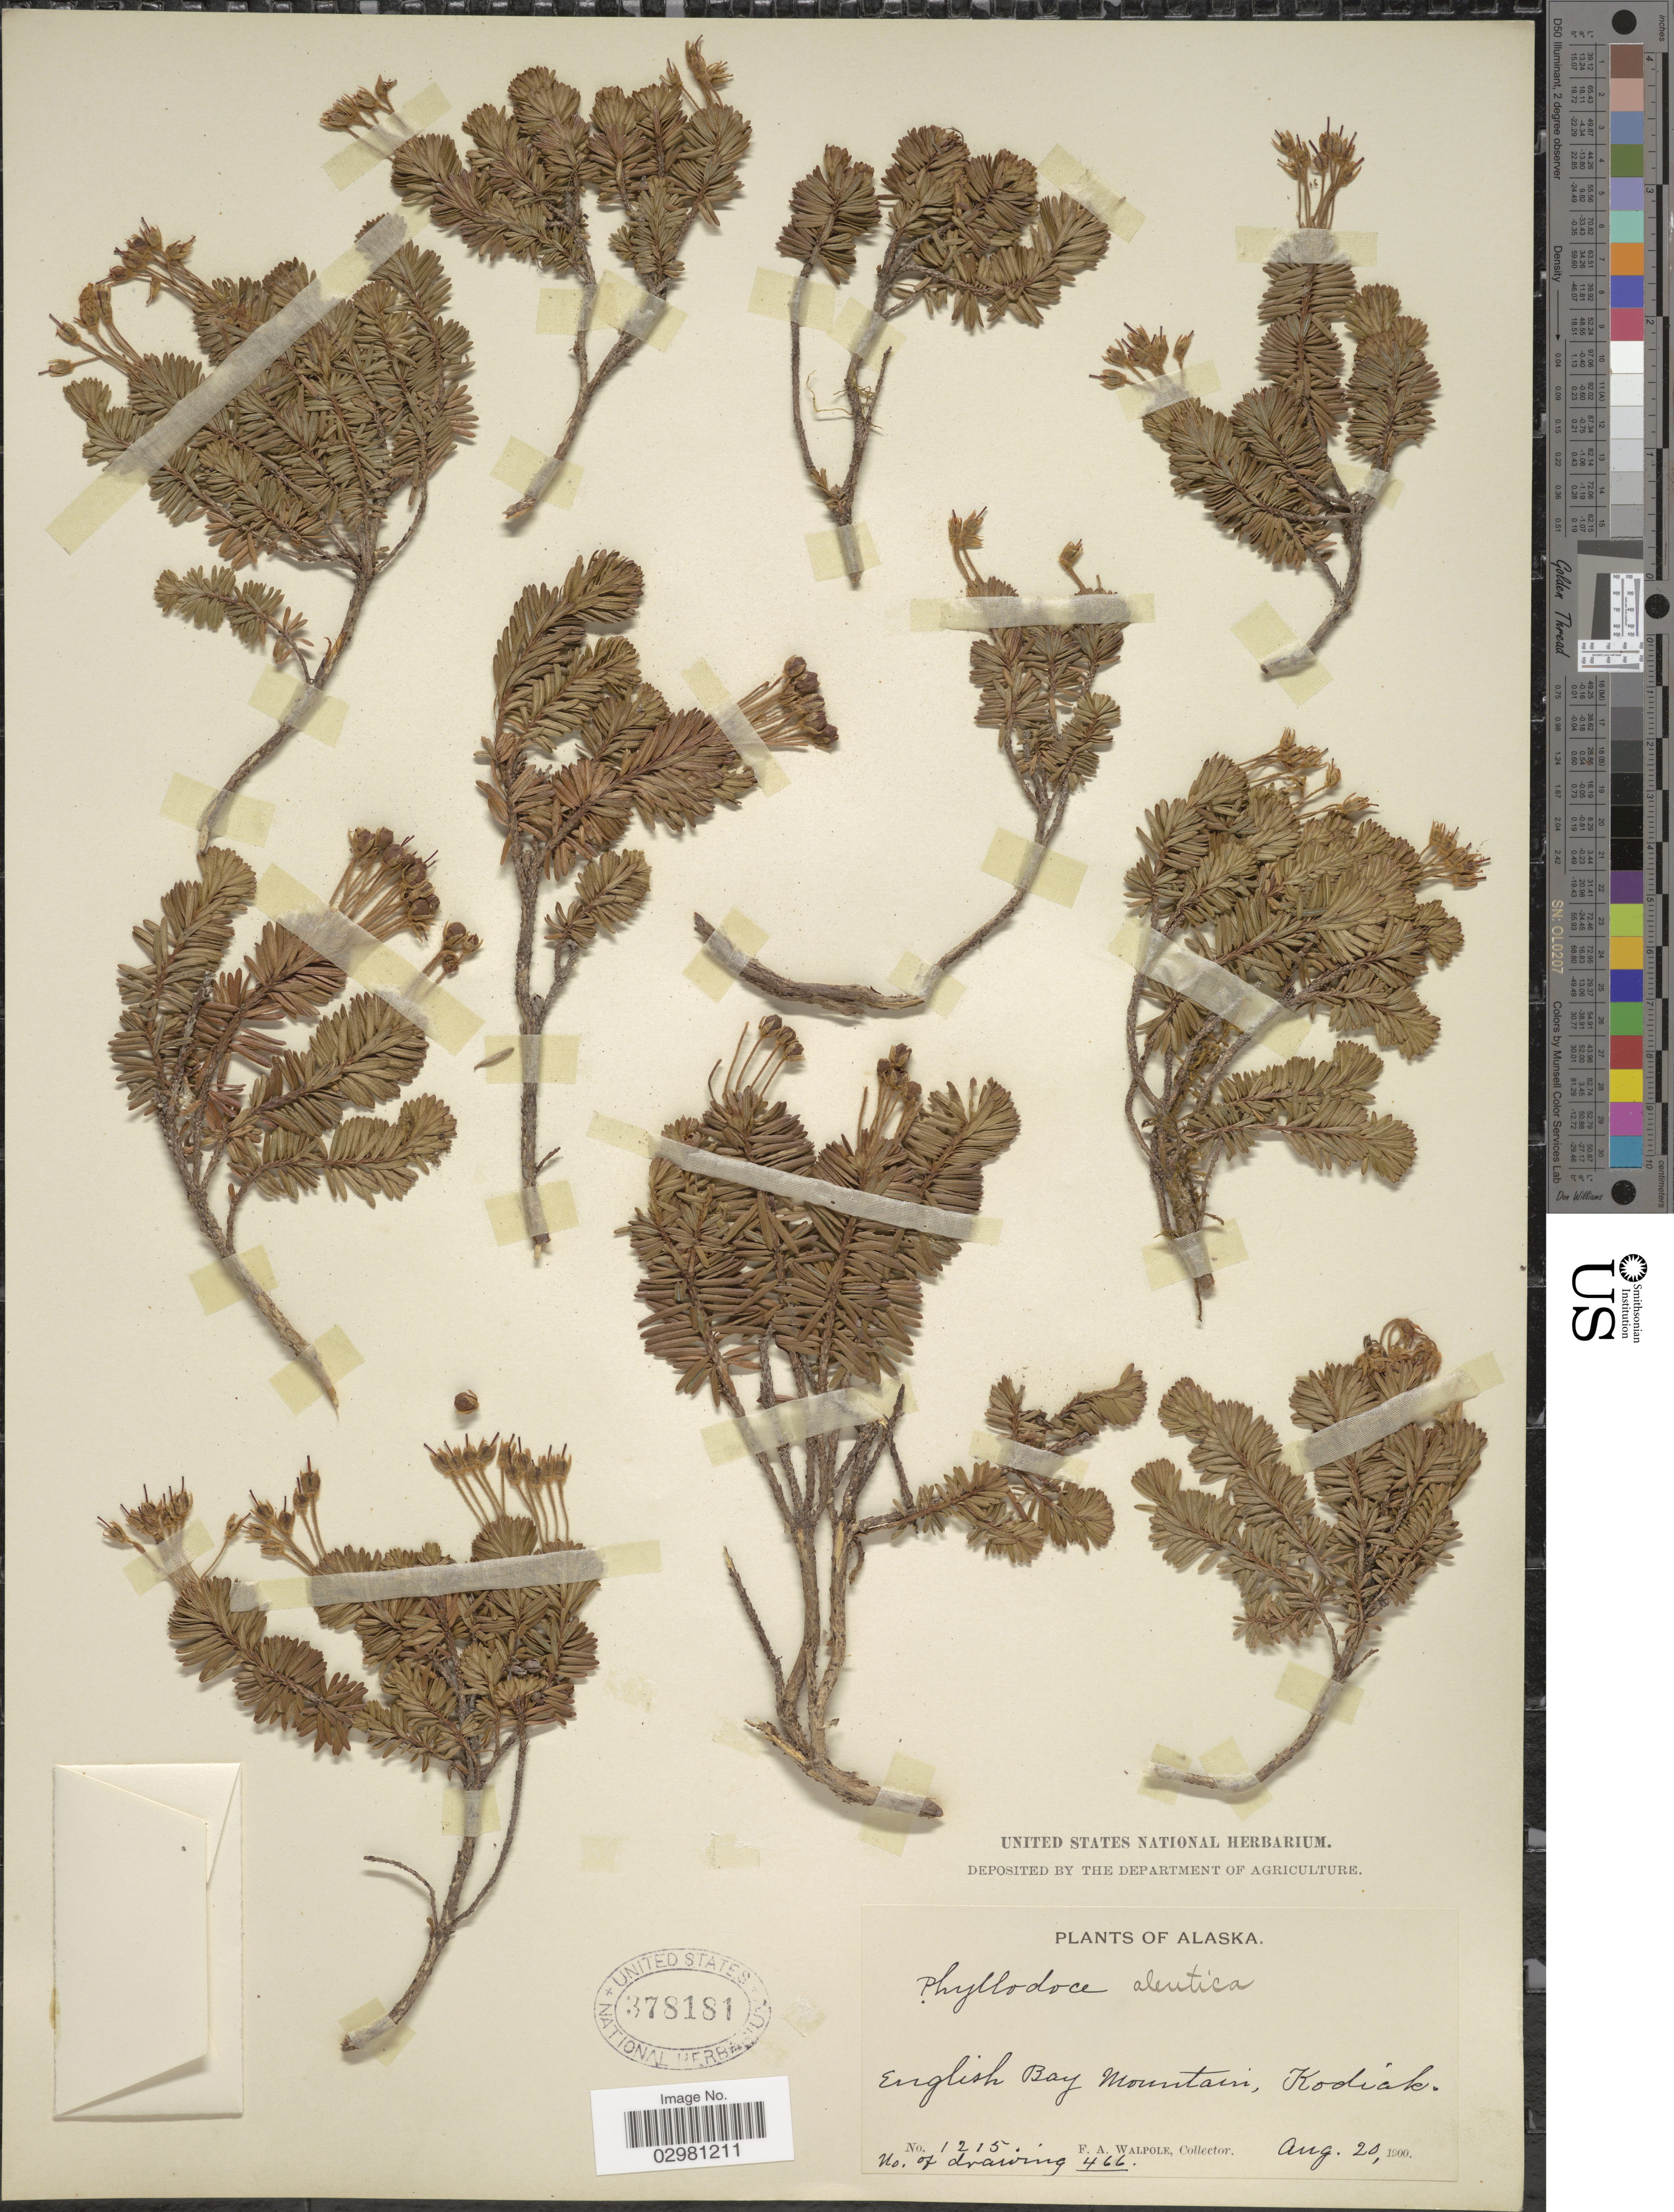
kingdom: Plantae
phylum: Tracheophyta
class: Magnoliopsida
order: Ericales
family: Ericaceae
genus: Phyllodoce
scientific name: Phyllodoce aleutica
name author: (Spreng.) A. Heller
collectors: F. Walpole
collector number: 1215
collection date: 1900-08-20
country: United States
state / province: Alaska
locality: English Bay Mountain, Kodiak.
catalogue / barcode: US 378181